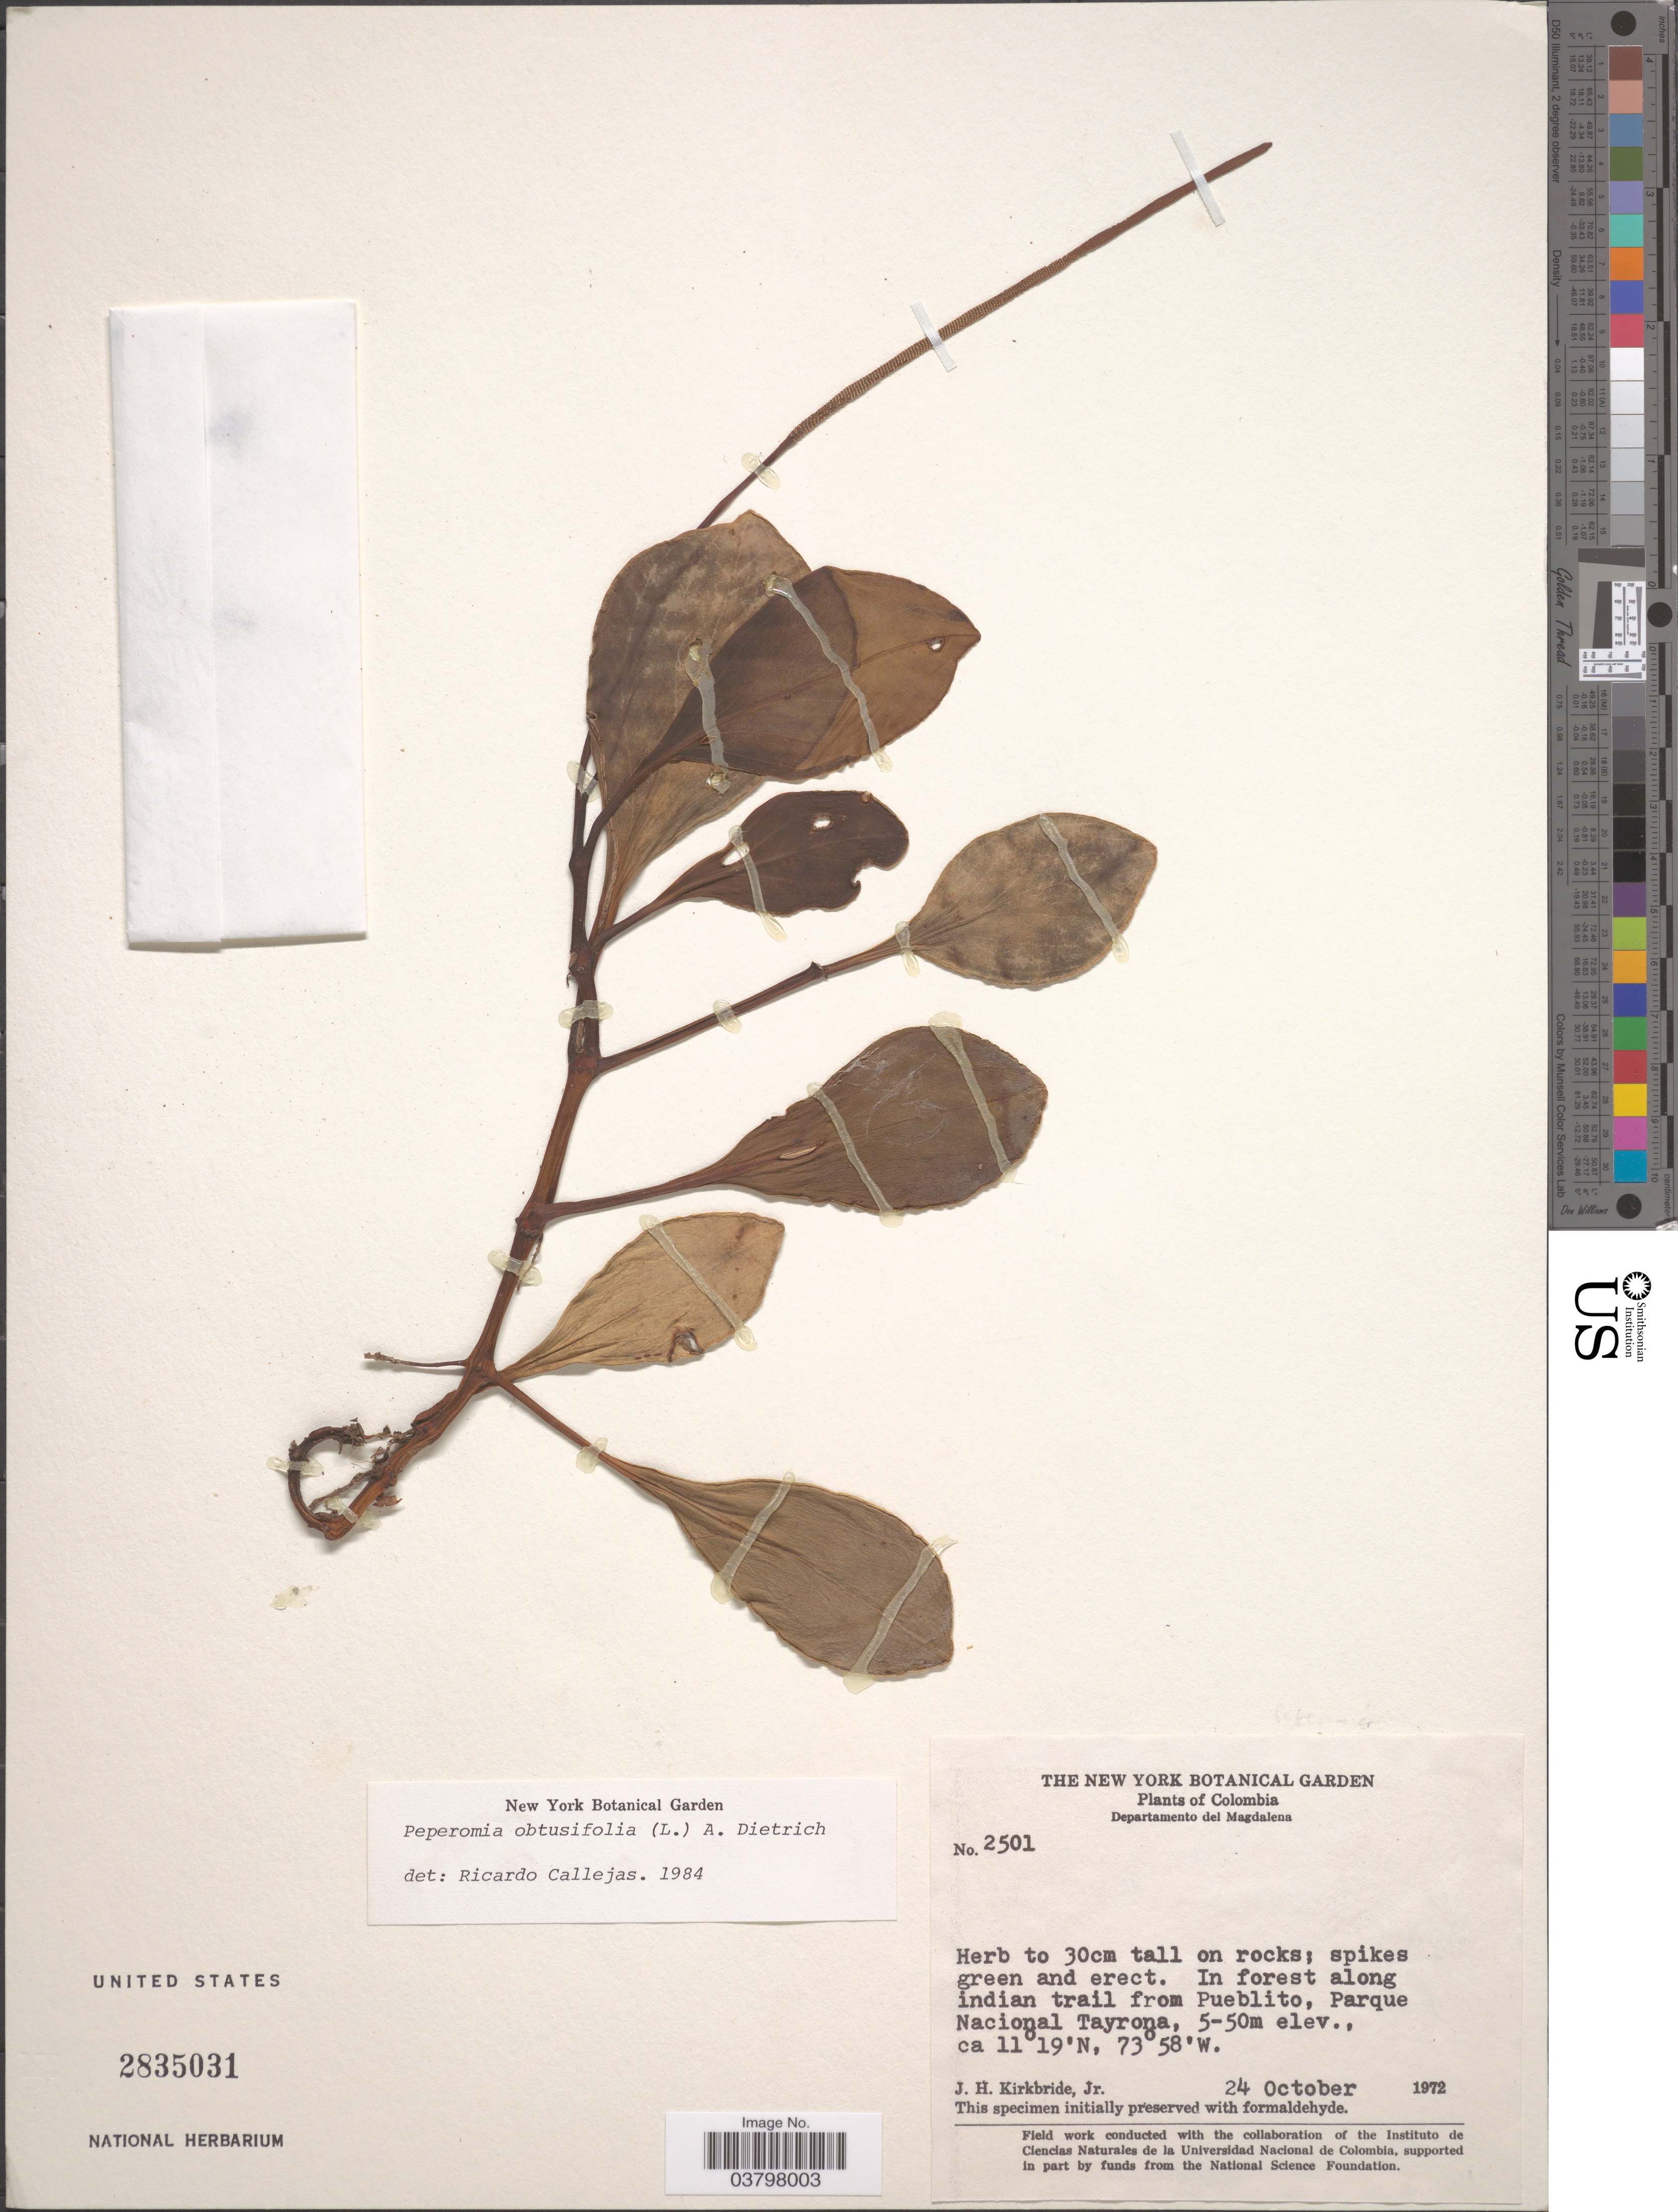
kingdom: Plantae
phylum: Tracheophyta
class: Magnoliopsida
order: Piperales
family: Piperaceae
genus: Peperomia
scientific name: Peperomia obtusifolia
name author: (L.) A. Dietr.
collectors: J. H. Kirkbride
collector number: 2501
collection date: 1972-10-24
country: Colombia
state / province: Magdalena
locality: Departamento del Magdalena. In forest along indian trail from Pueblito, Parque Nacional Tayrona.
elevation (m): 5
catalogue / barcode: US 2835031